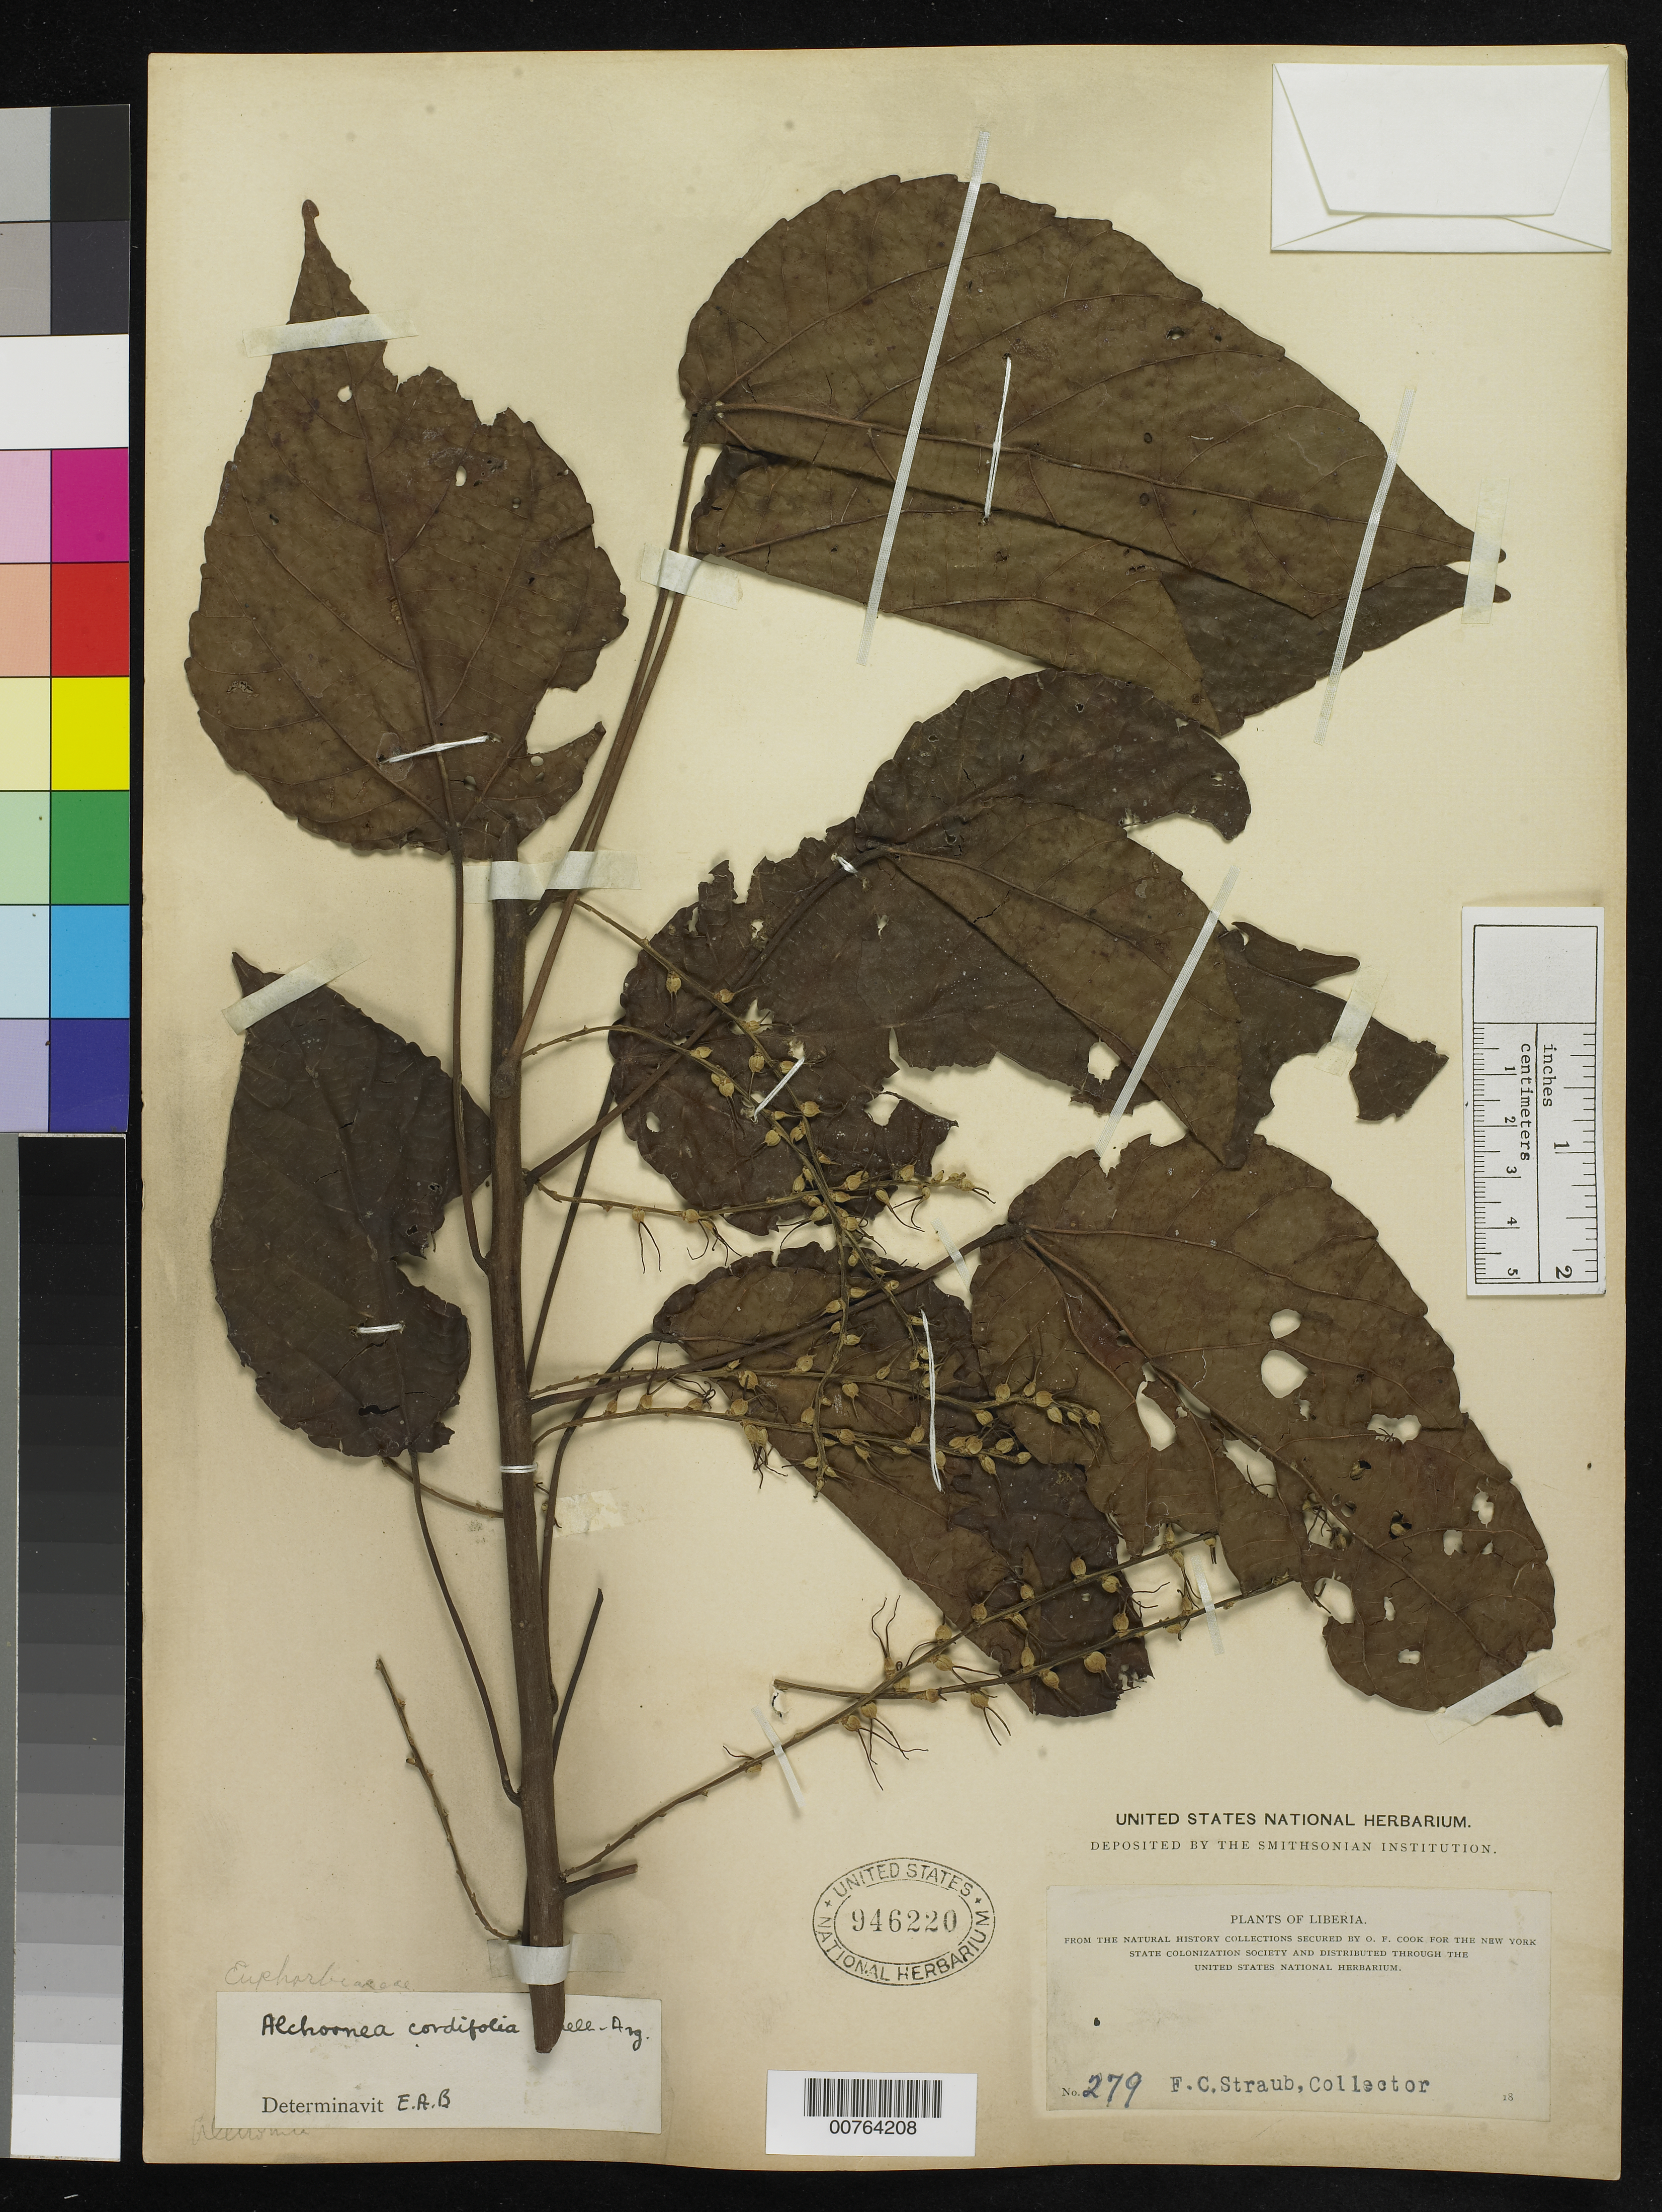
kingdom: Plantae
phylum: Tracheophyta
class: Magnoliopsida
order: Malpighiales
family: Euphorbiaceae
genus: Alchornea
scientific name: Alchornea cordifolia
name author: (Schumach. & Thonn.) Müll. Arg.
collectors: F. Straub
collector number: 279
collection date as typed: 18--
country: Liberia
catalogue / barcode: US 946220